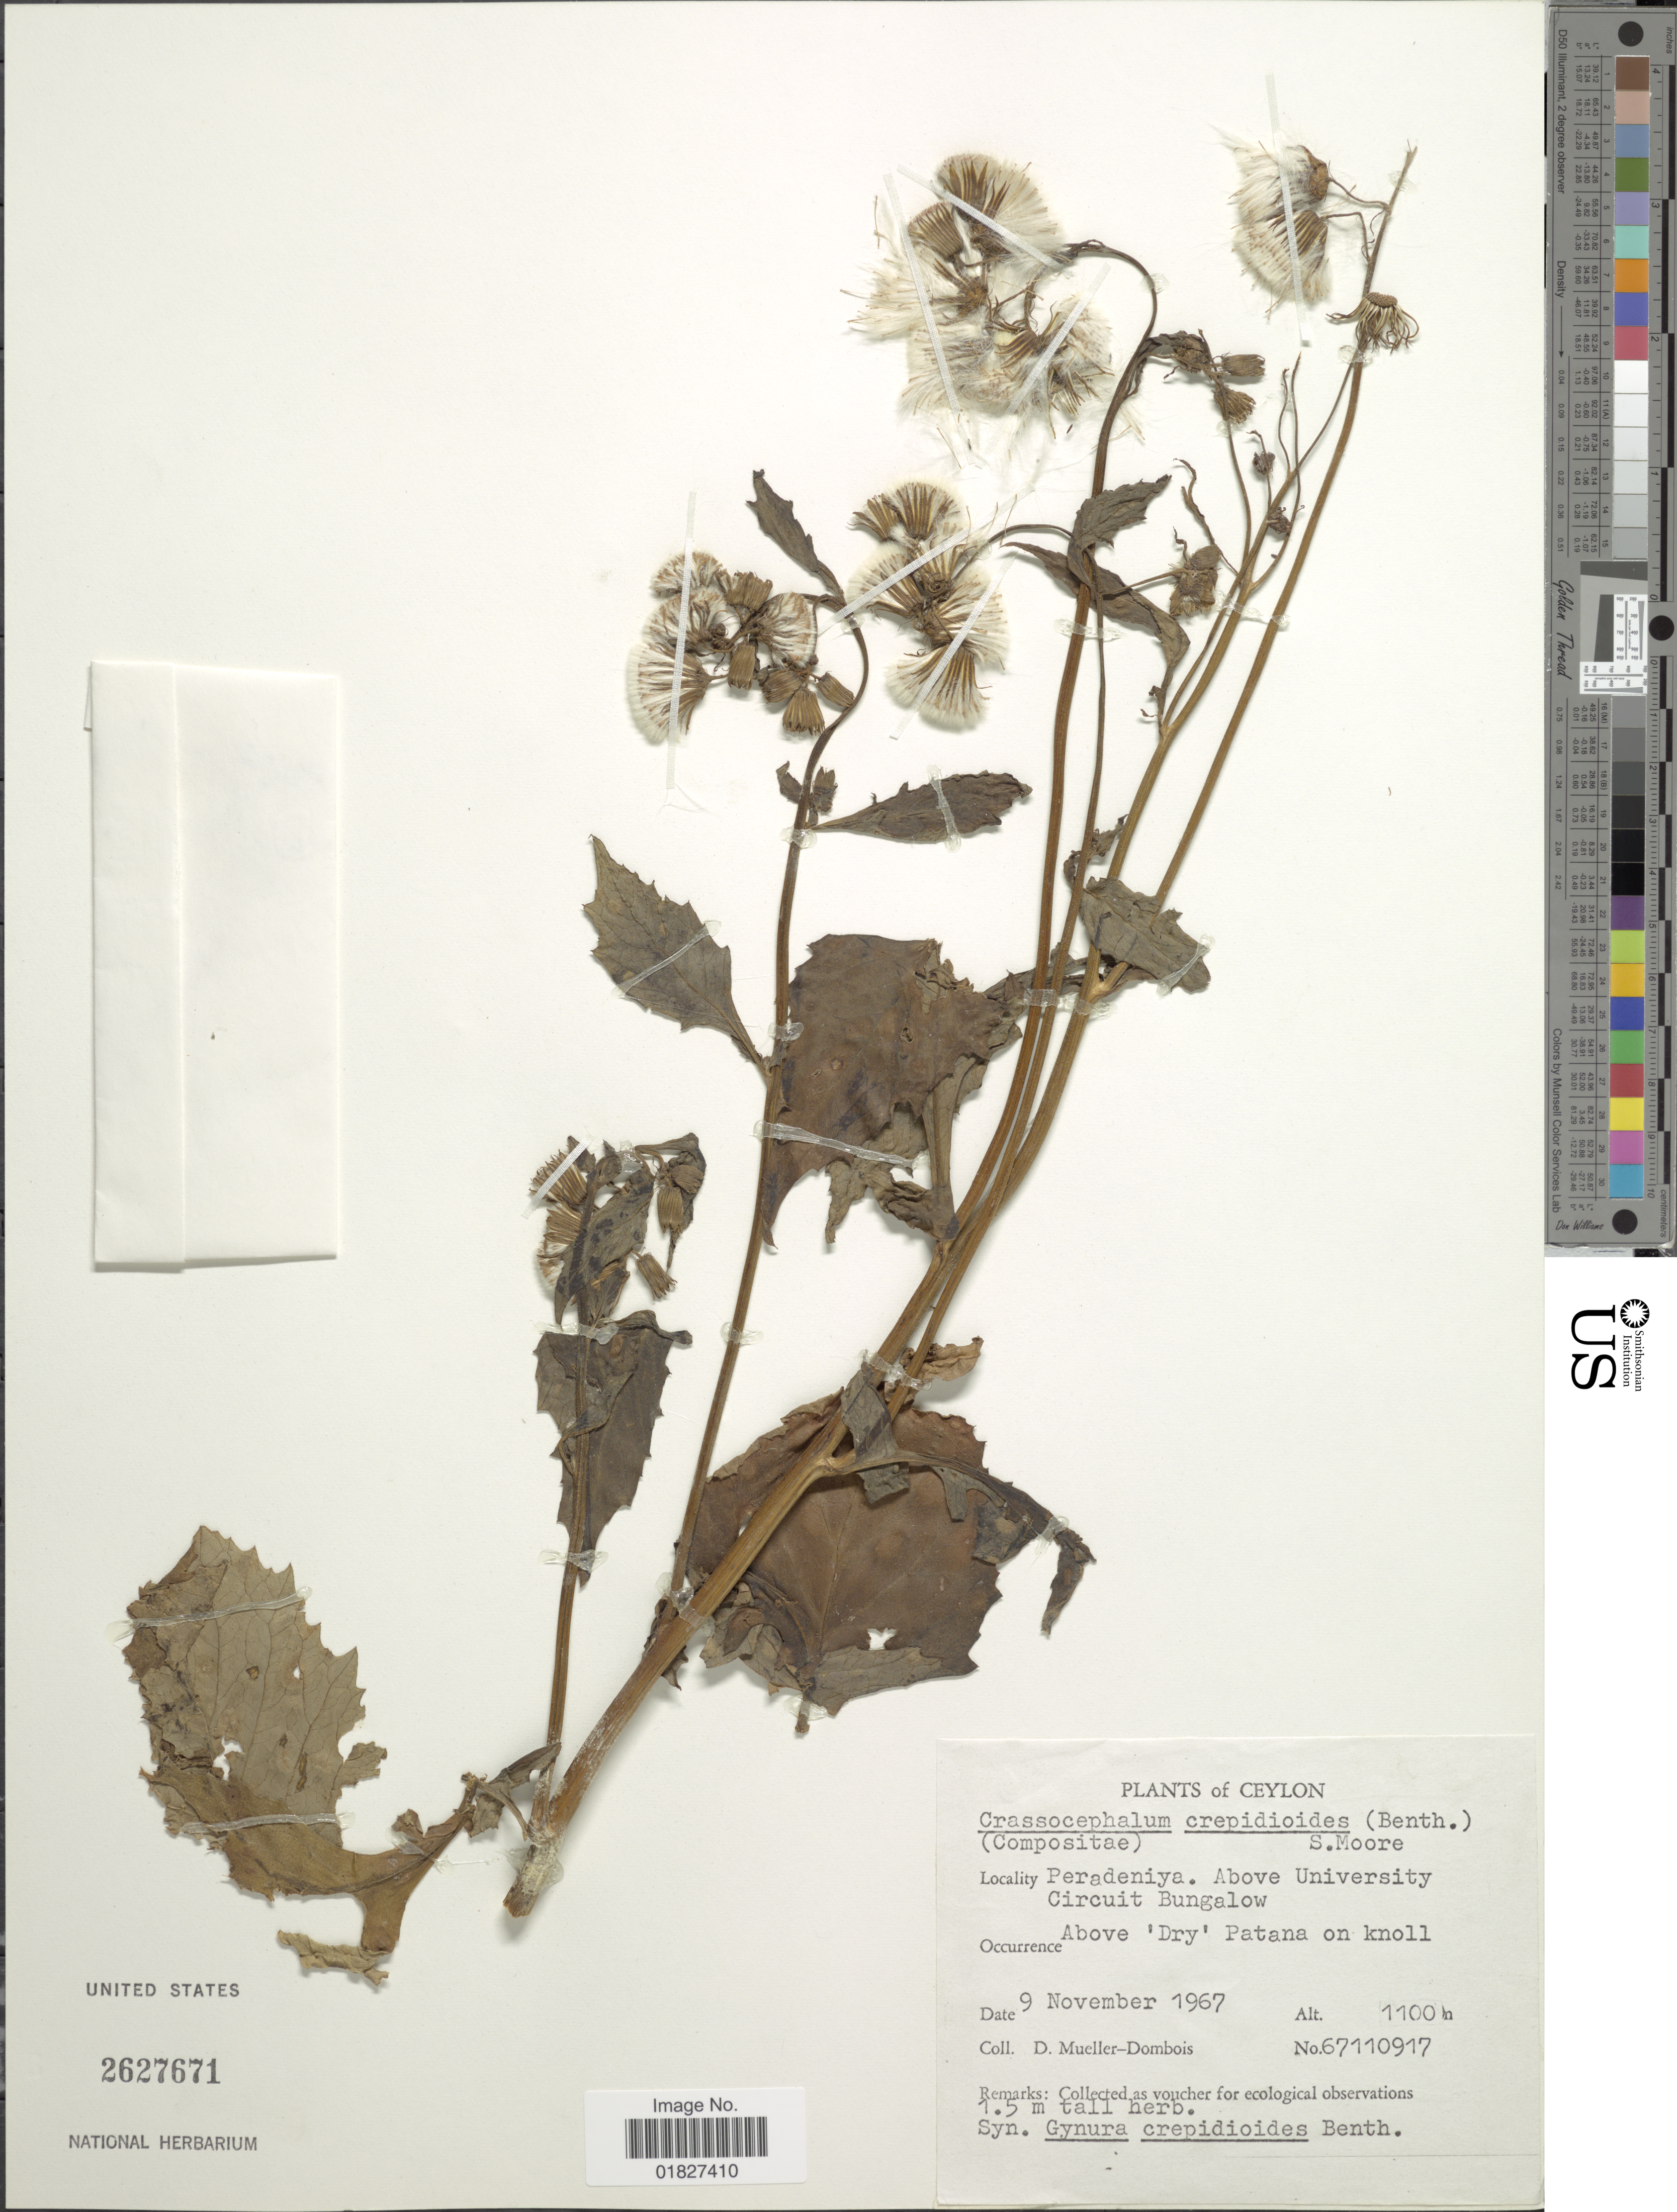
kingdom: Plantae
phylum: Tracheophyta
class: Magnoliopsida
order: Asterales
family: Asteraceae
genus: Crassocephalum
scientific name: Crassocephalum crepidioides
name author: (Benth.) S. Moore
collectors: D. Mueller-Dombois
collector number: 67110917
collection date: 1967-11-09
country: Sri Lanka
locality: Ceylon, Peradeniya, above University Circuit Bungalow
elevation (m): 1100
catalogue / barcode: US 2627671